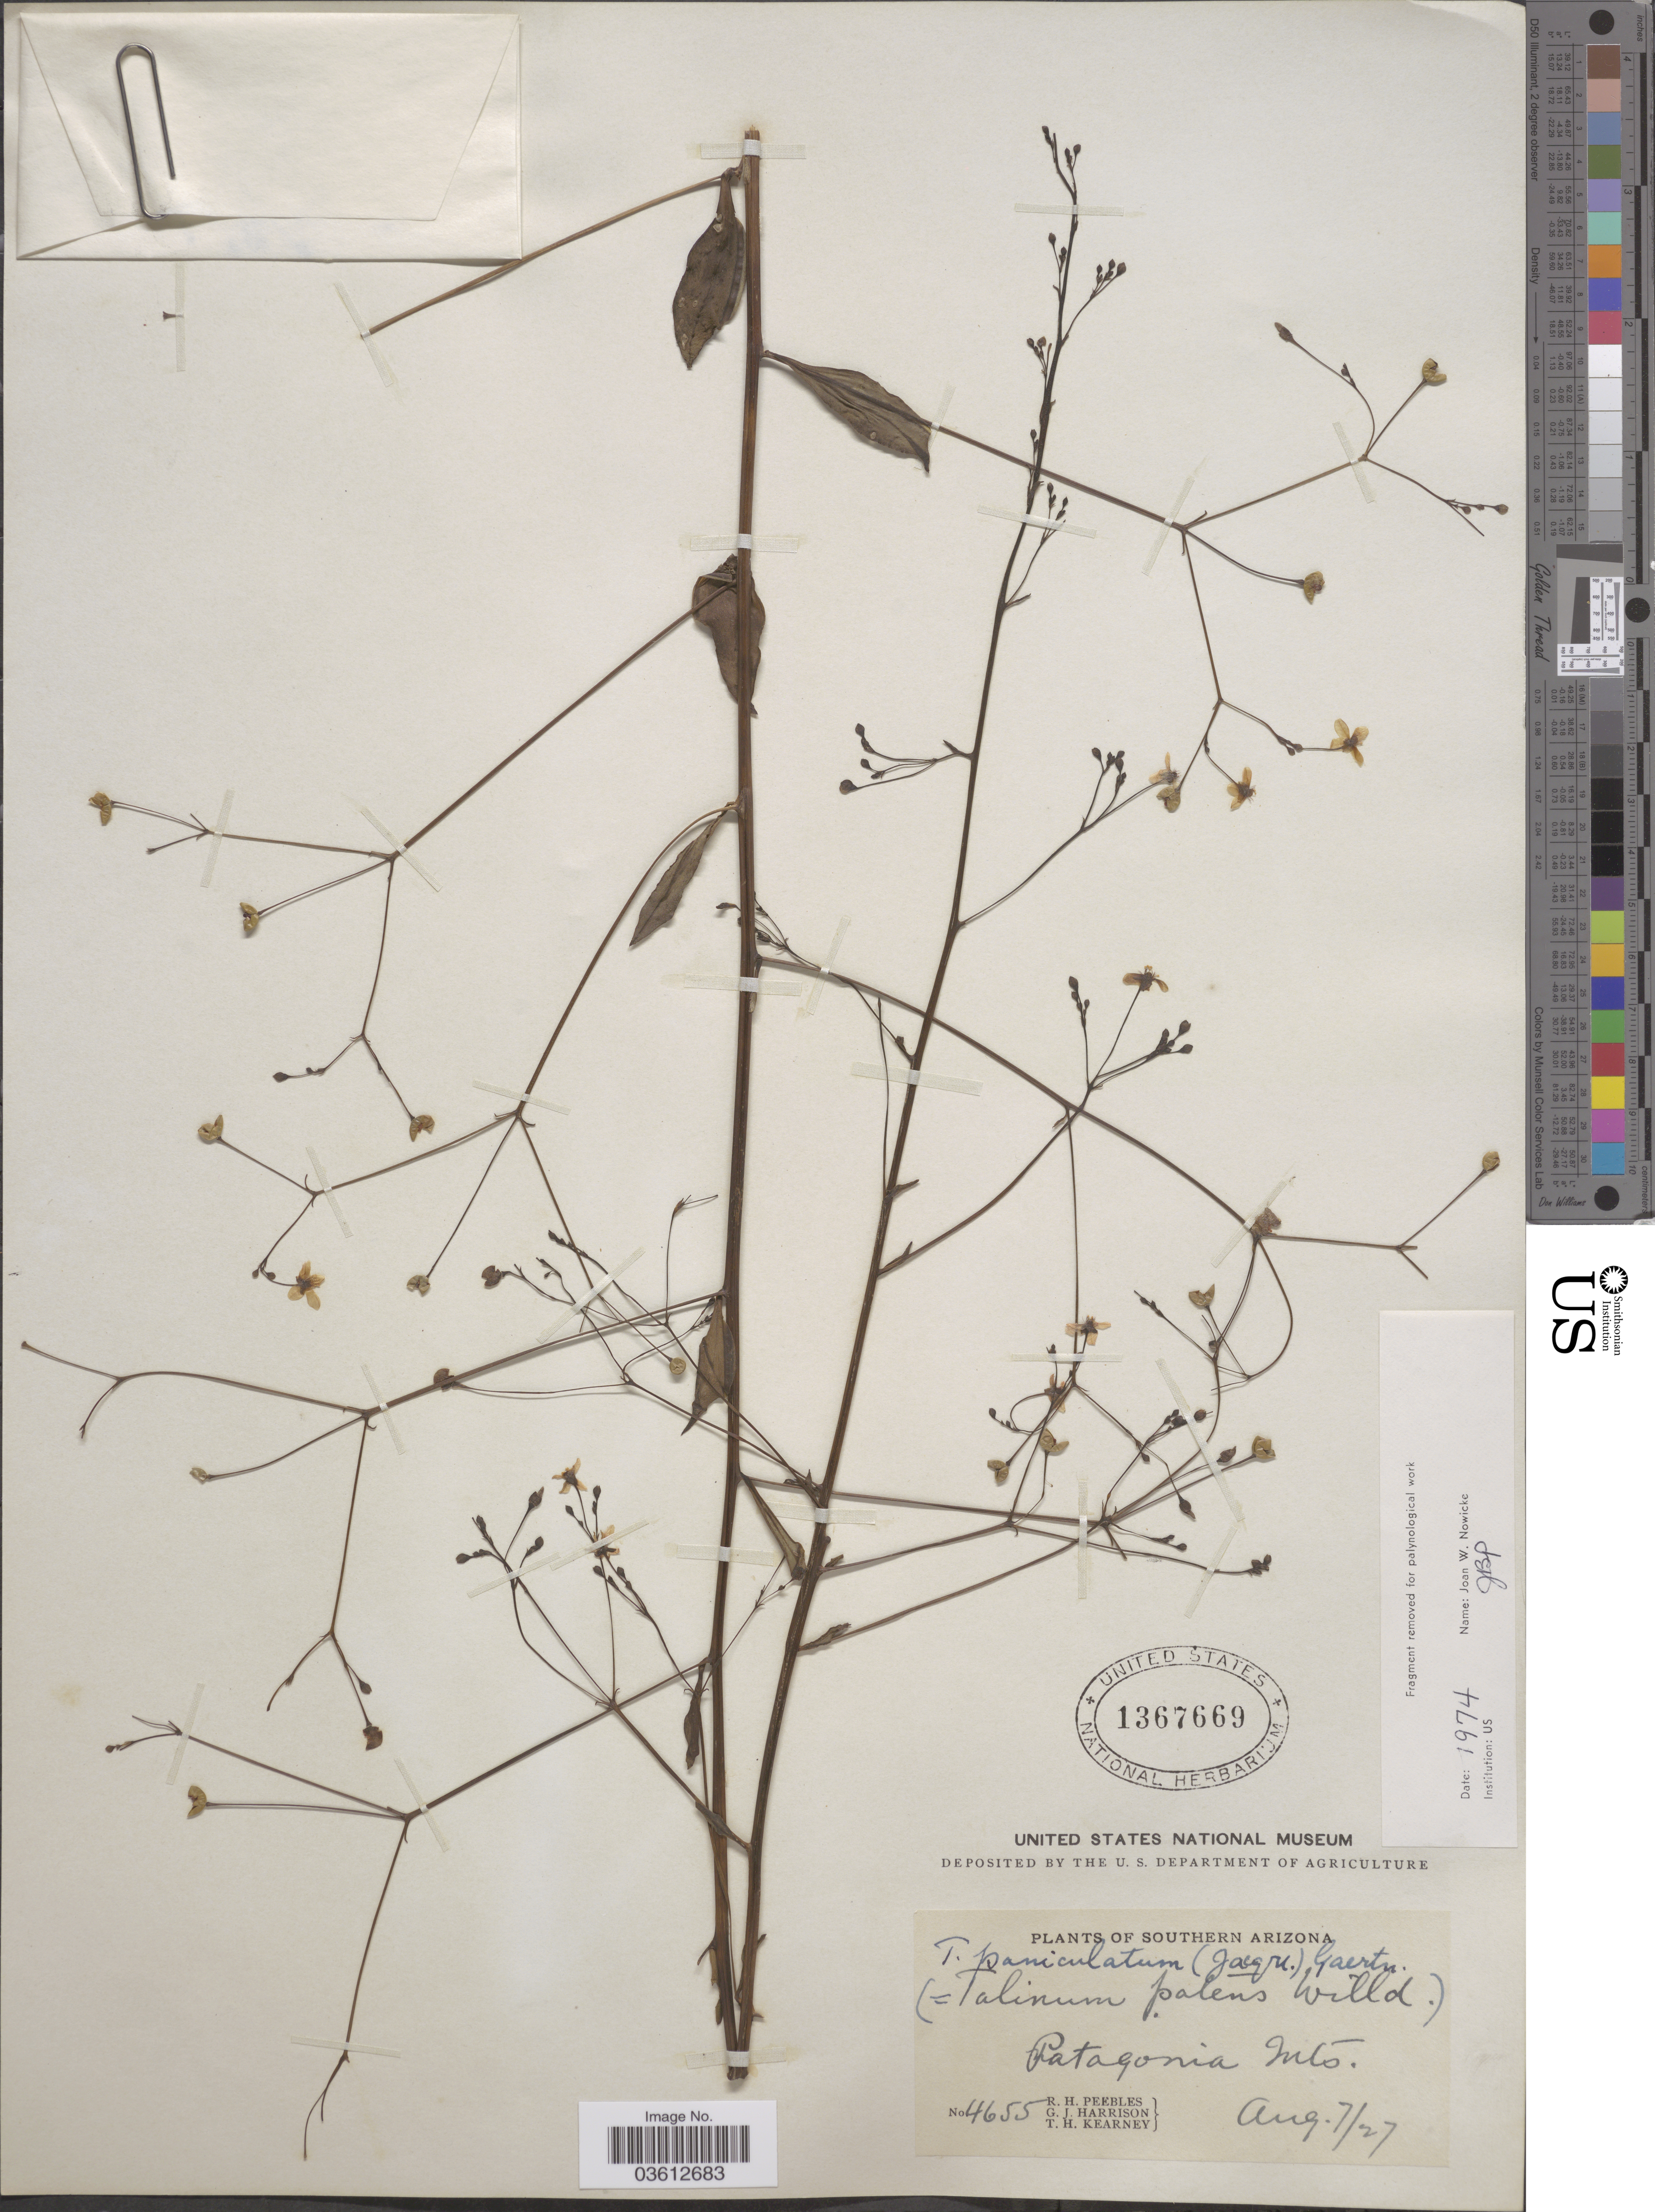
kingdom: Plantae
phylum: Tracheophyta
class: Magnoliopsida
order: Caryophyllales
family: Talinaceae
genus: Talinum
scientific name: Talinum paniculatum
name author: (Jacq.) Gaertn.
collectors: R. H. Peebles, G. J. Harrison & T. H. Kearney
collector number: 4655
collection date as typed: Transcribed d/m/y: 7/8/27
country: United States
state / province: Arizona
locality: Southern Arizona, Patagonia Mts.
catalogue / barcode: US 1367669